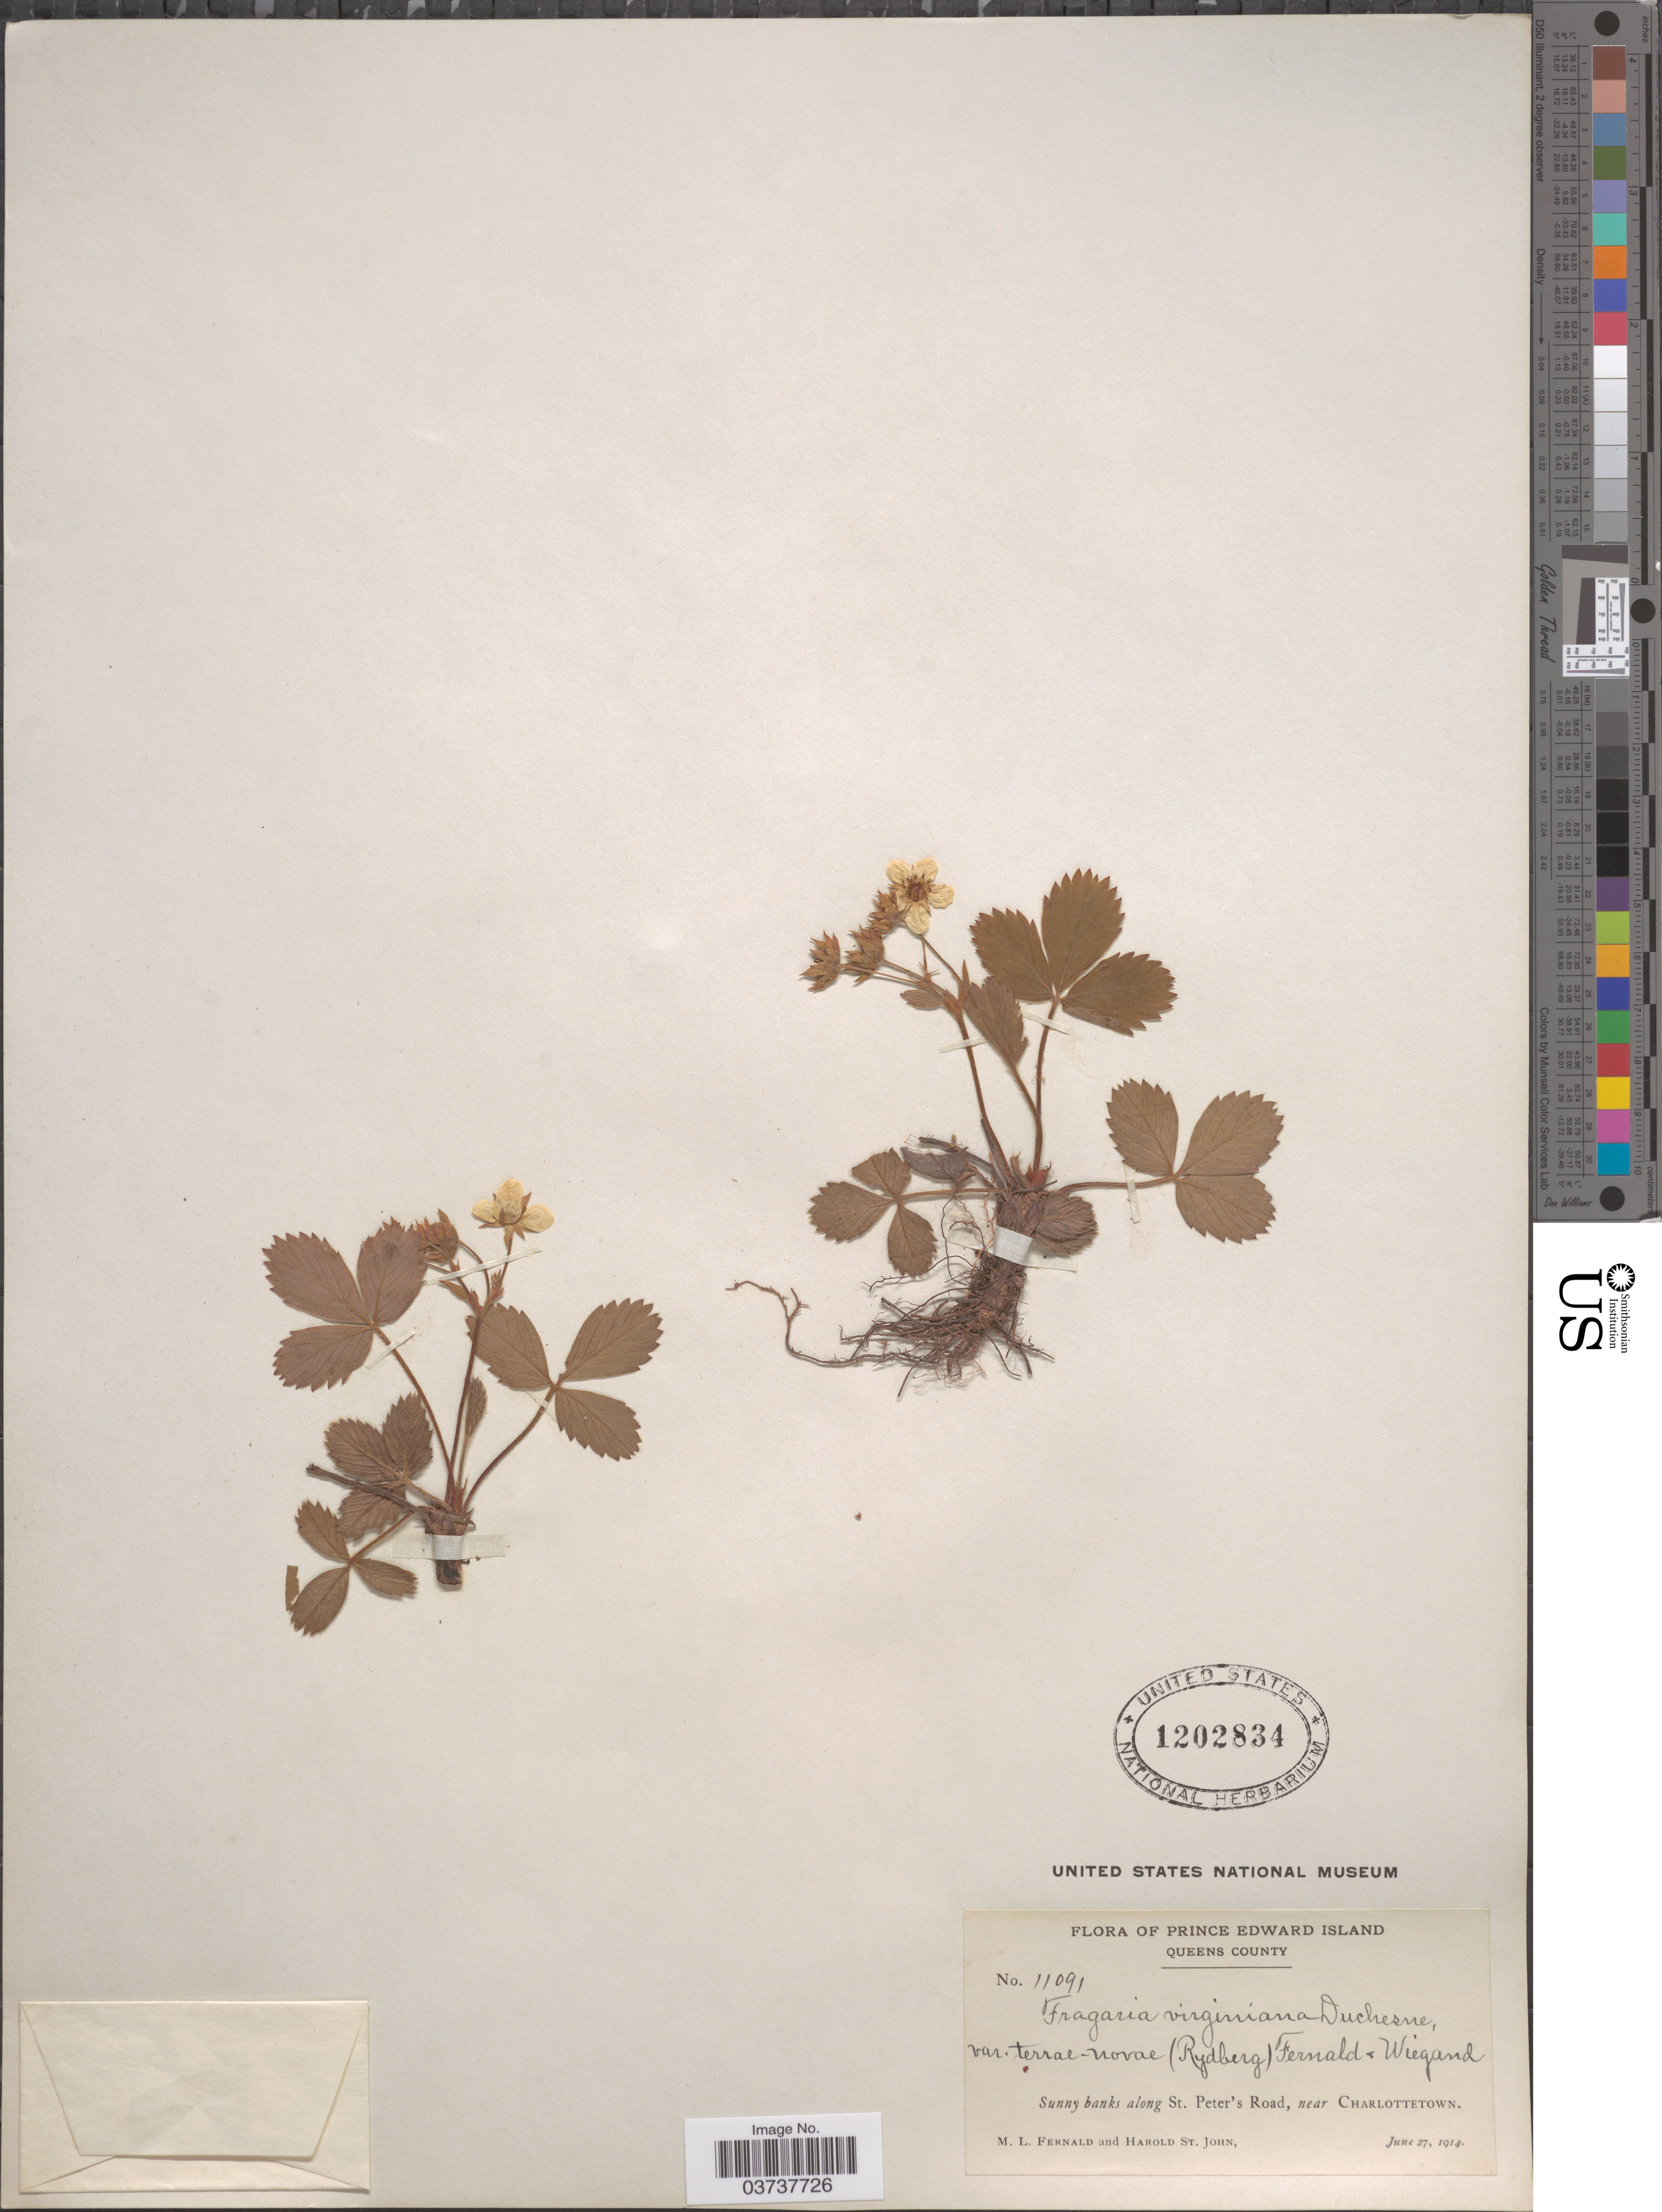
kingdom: Plantae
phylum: Tracheophyta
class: Magnoliopsida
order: Rosales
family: Rosaceae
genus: Fragaria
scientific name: Fragaria virginiana subsp. glauca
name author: (S. Watson) Staudt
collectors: M. L. Fernald & H. St. John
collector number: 11091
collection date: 1914-06-27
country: Canada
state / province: Prince Edward Island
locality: Queens County. Sunny banks along St. Peter's Road, near Charlottetown.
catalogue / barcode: US 1202834